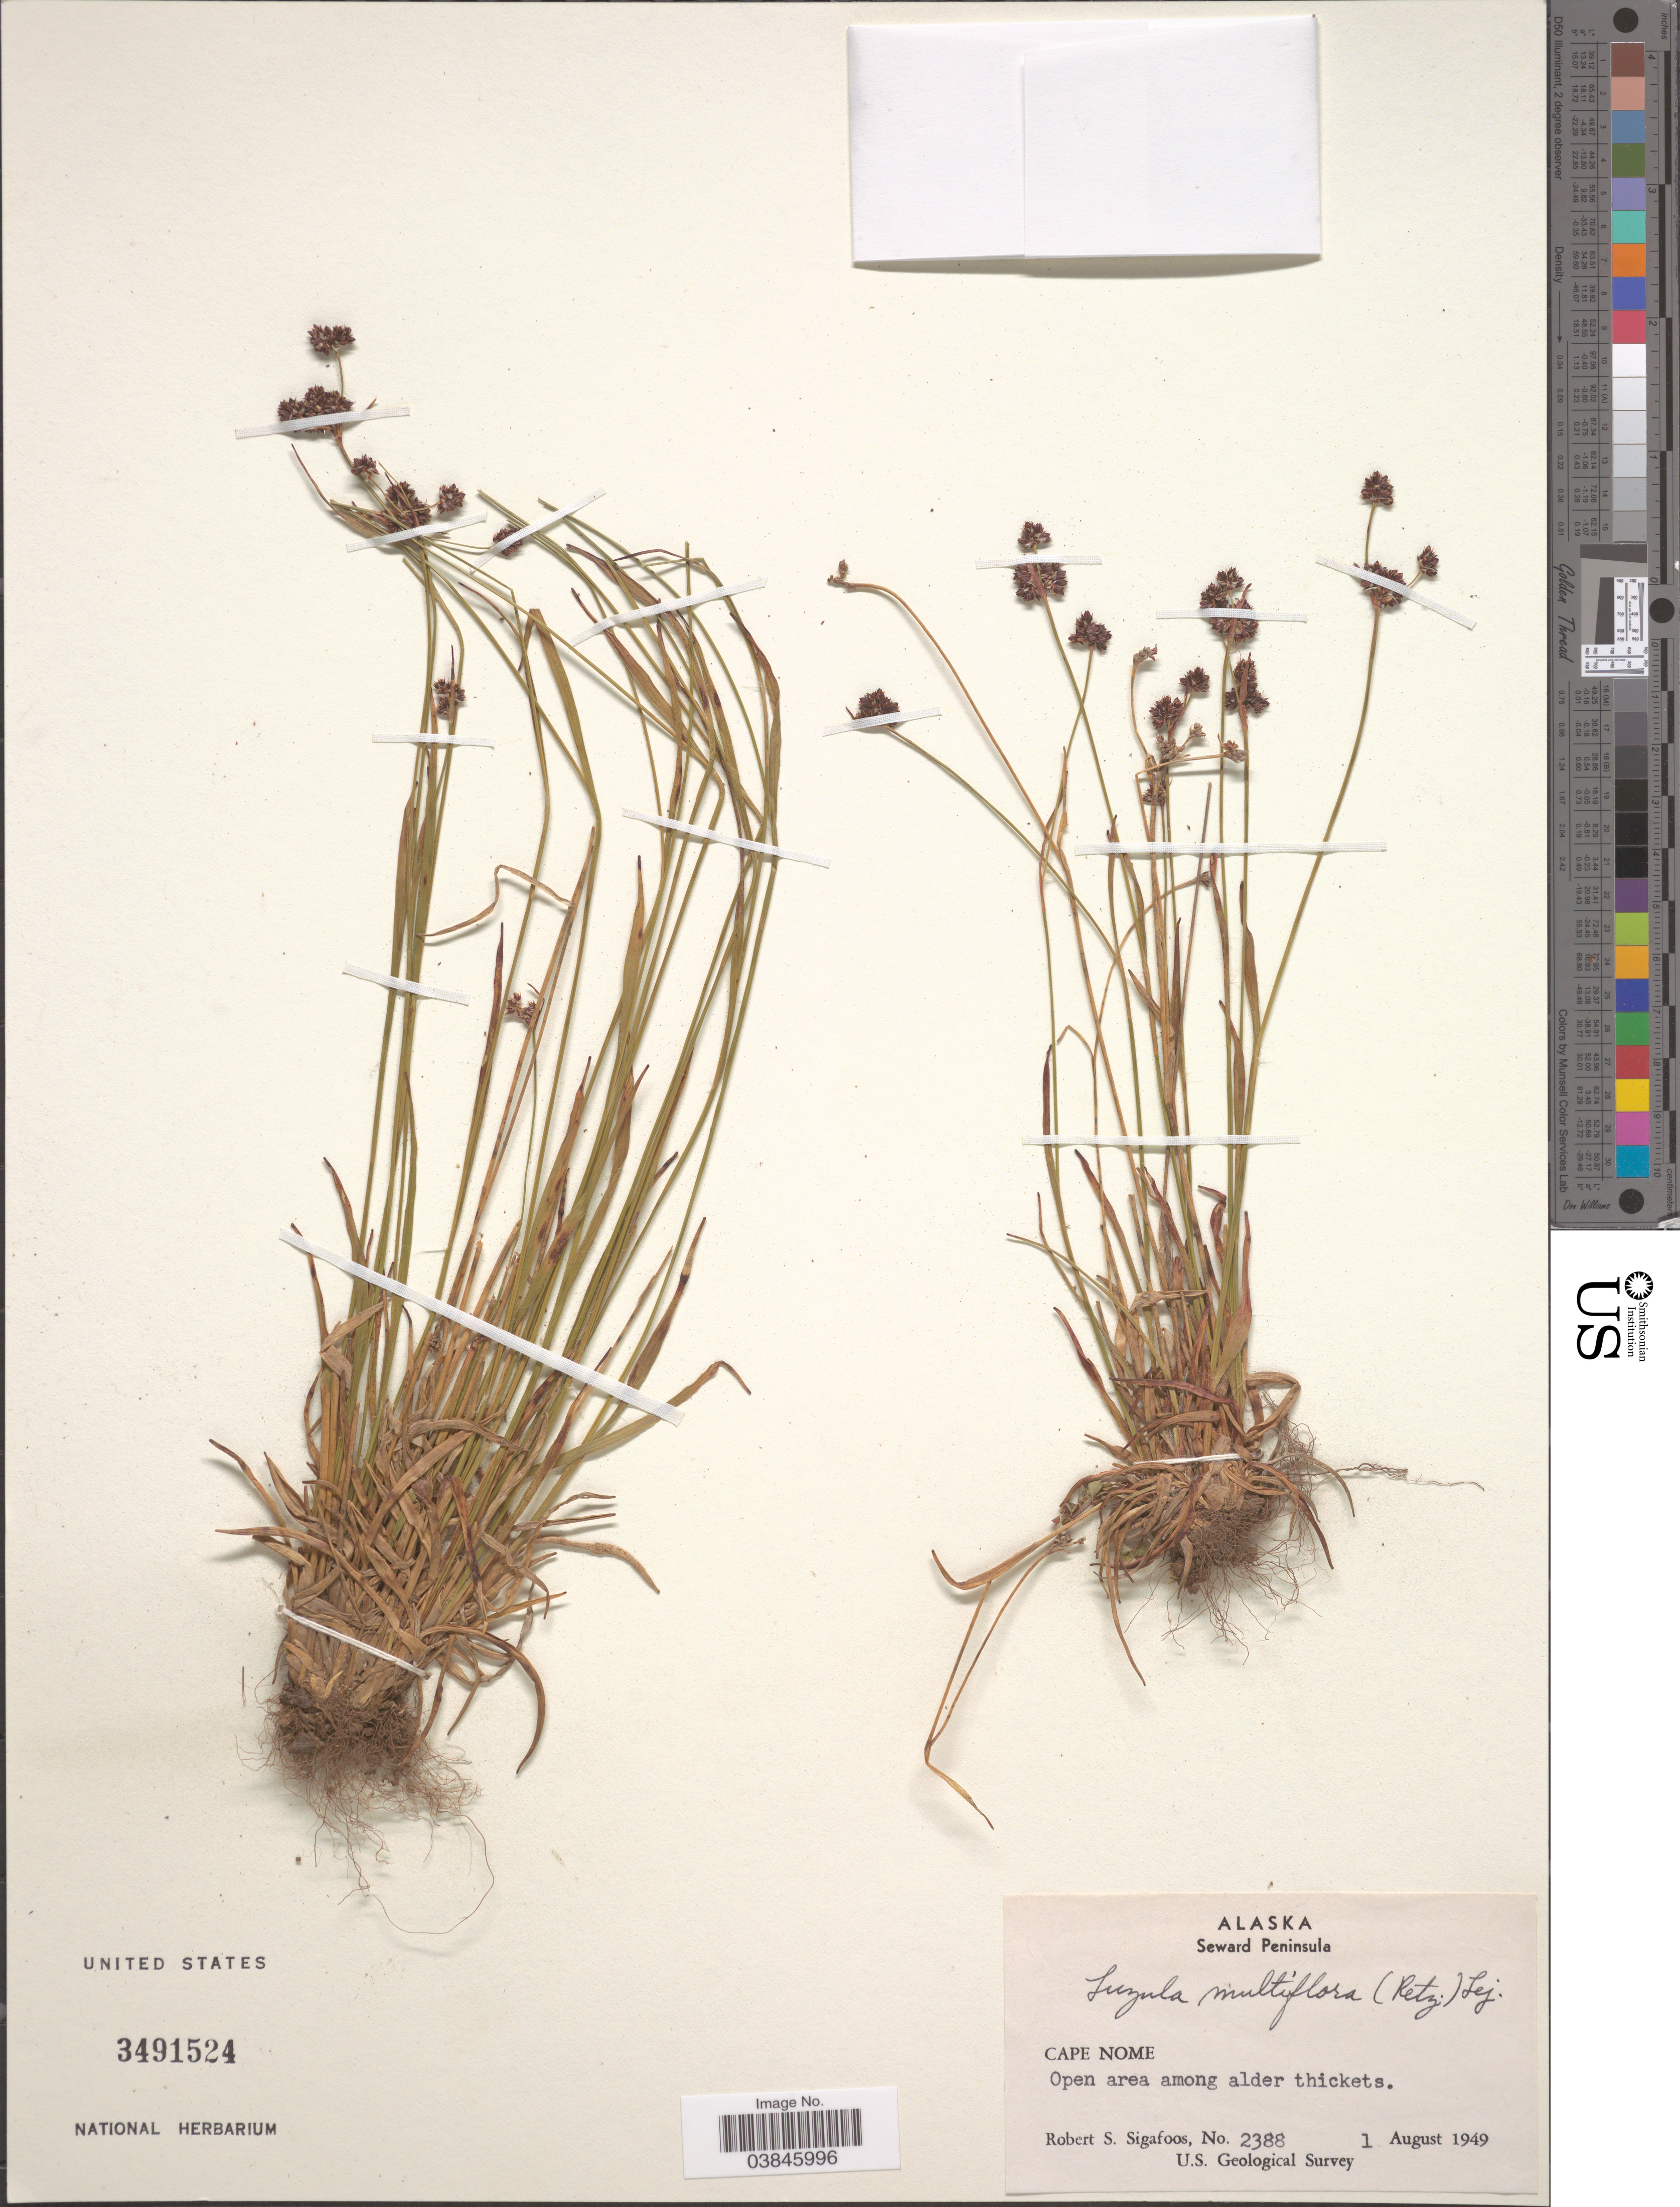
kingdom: Plantae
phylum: Tracheophyta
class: Liliopsida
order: Poales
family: Juncaceae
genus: Luzula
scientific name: Luzula multiflora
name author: (Ehrh.) Lej.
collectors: R. Sigafoos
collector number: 2388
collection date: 1949-08-01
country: United States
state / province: Alaska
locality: Seward Peninsula. Cape Nome.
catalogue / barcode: US 3491524